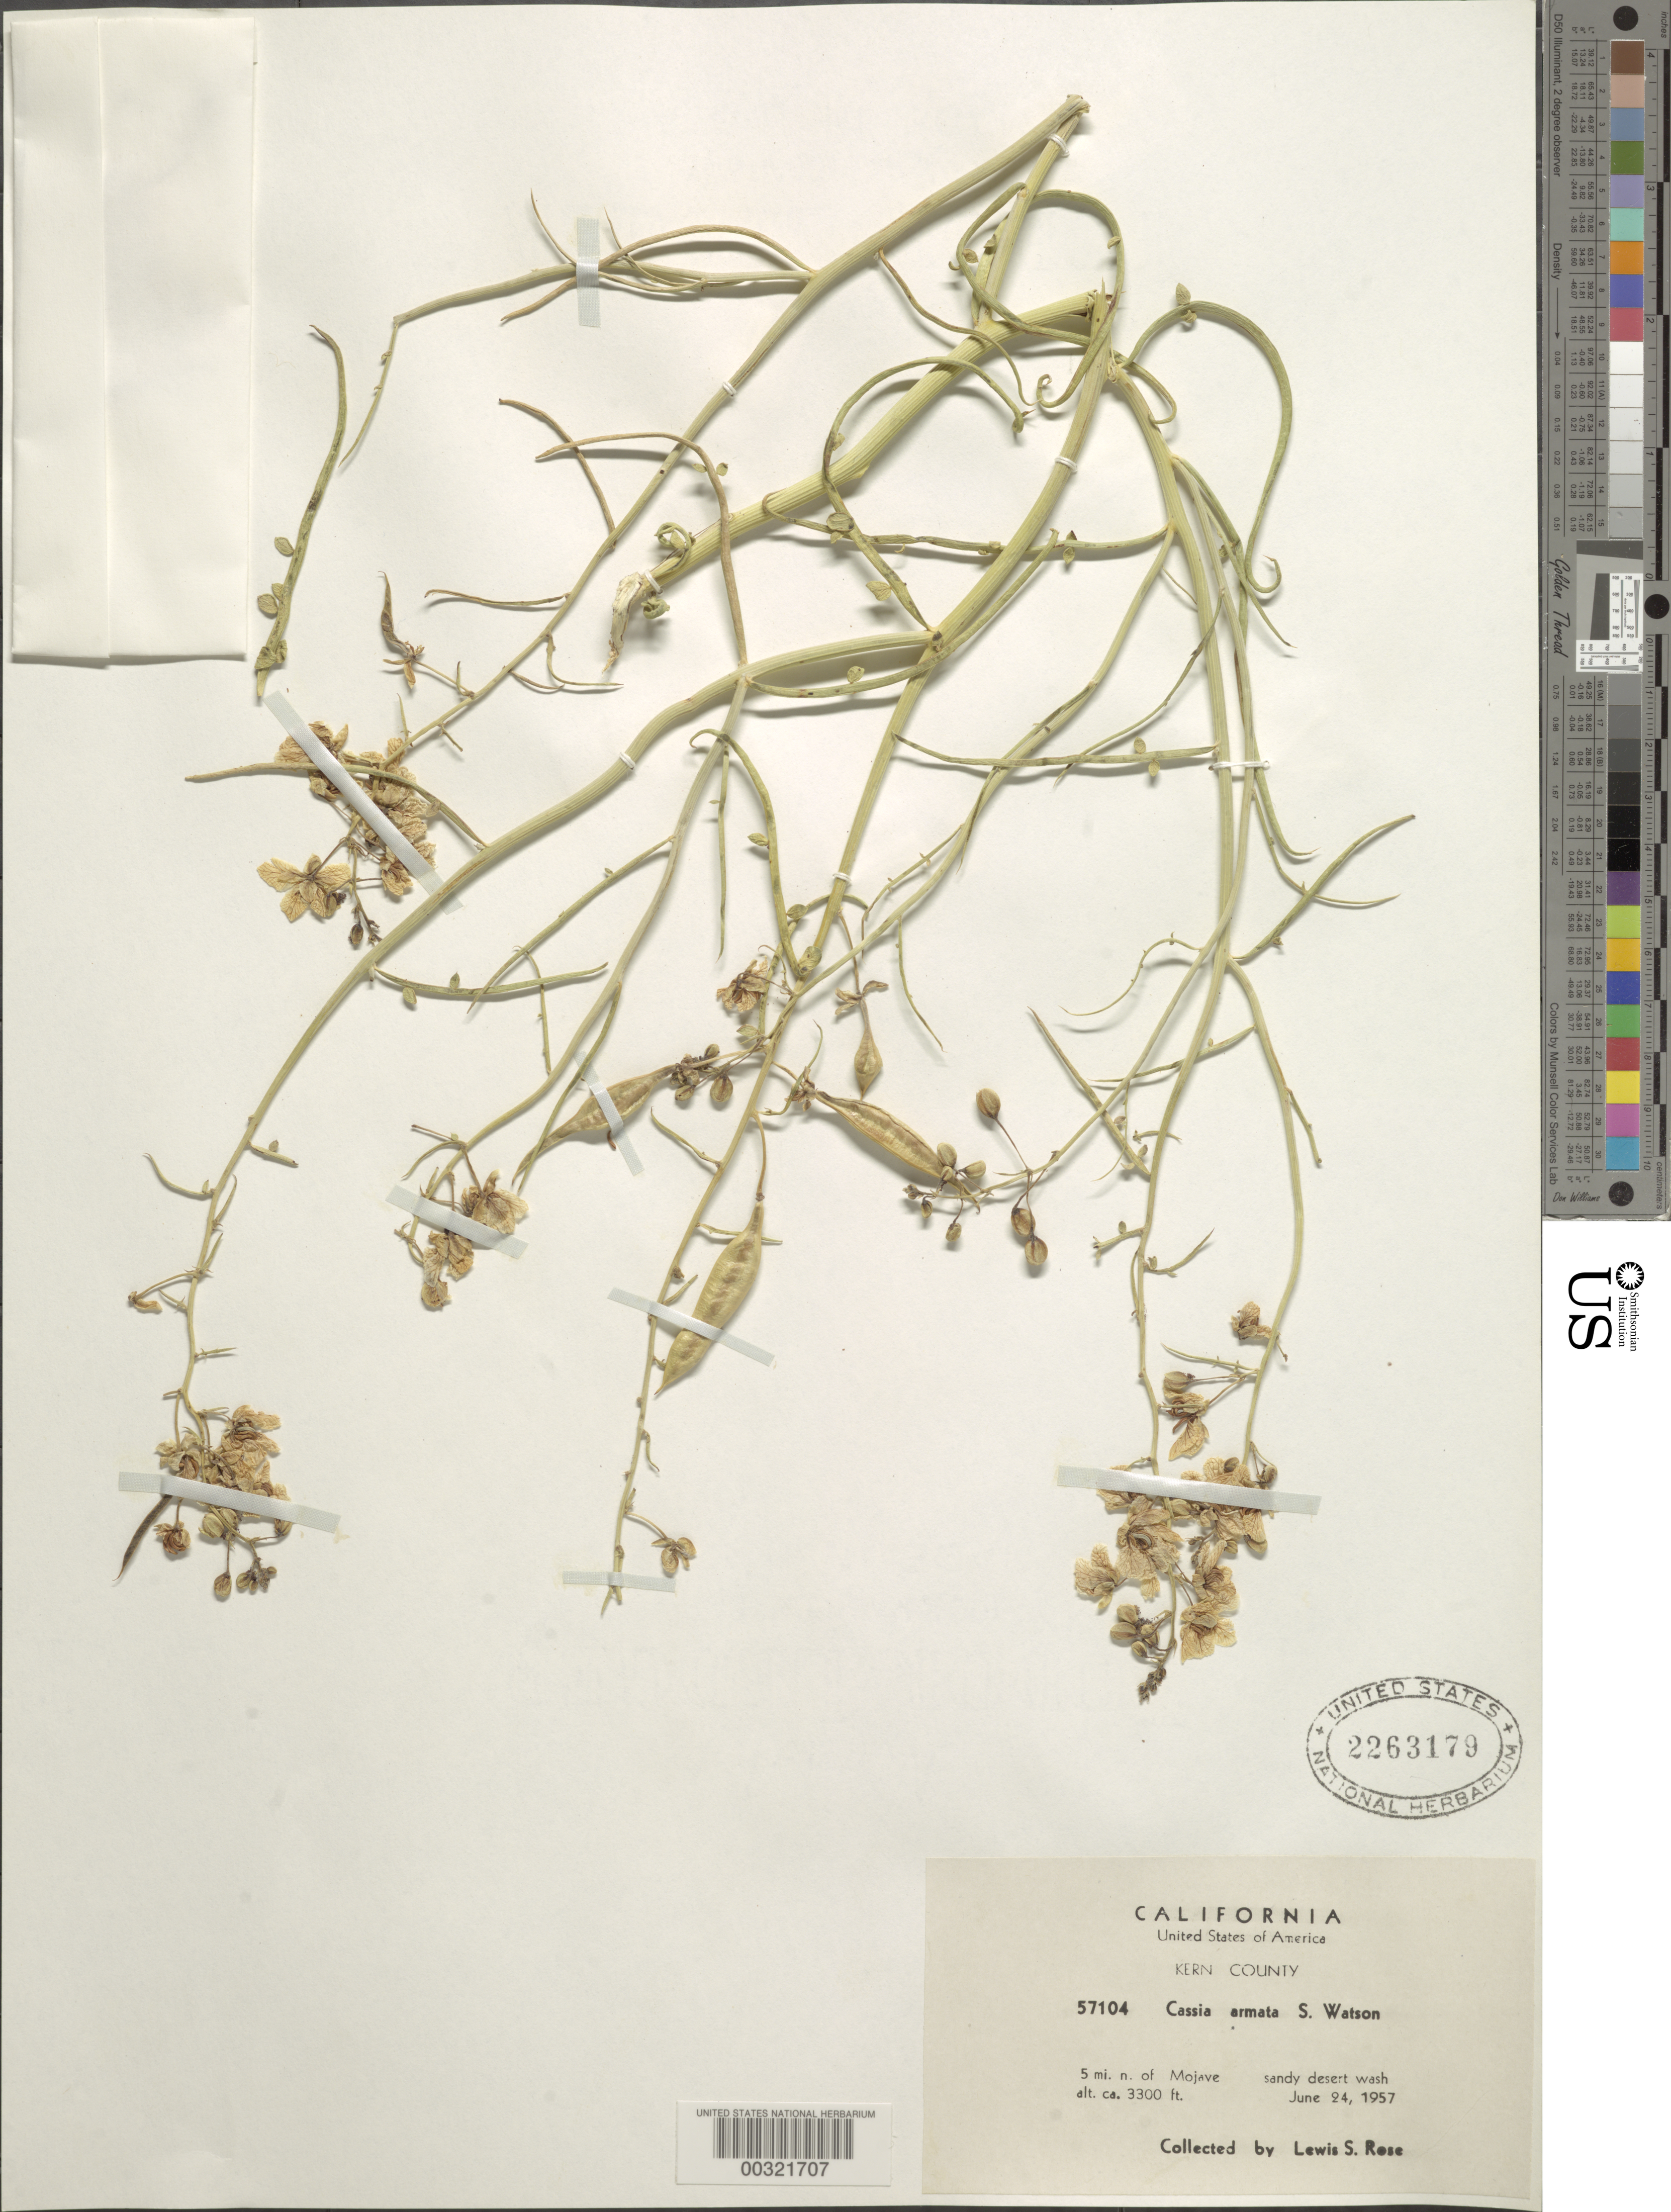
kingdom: Plantae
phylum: Tracheophyta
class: Magnoliopsida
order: Fabales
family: Fabaceae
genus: Senna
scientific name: Senna armata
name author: (S. Watson) H.S. Irwin & Barneby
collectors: L. S. Rose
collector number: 57104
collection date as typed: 24 Jun 1957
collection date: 1957-06-24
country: United States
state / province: California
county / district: Kern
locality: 5 mi n of mojave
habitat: Sandy desert wash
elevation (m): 1006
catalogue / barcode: US 2263179